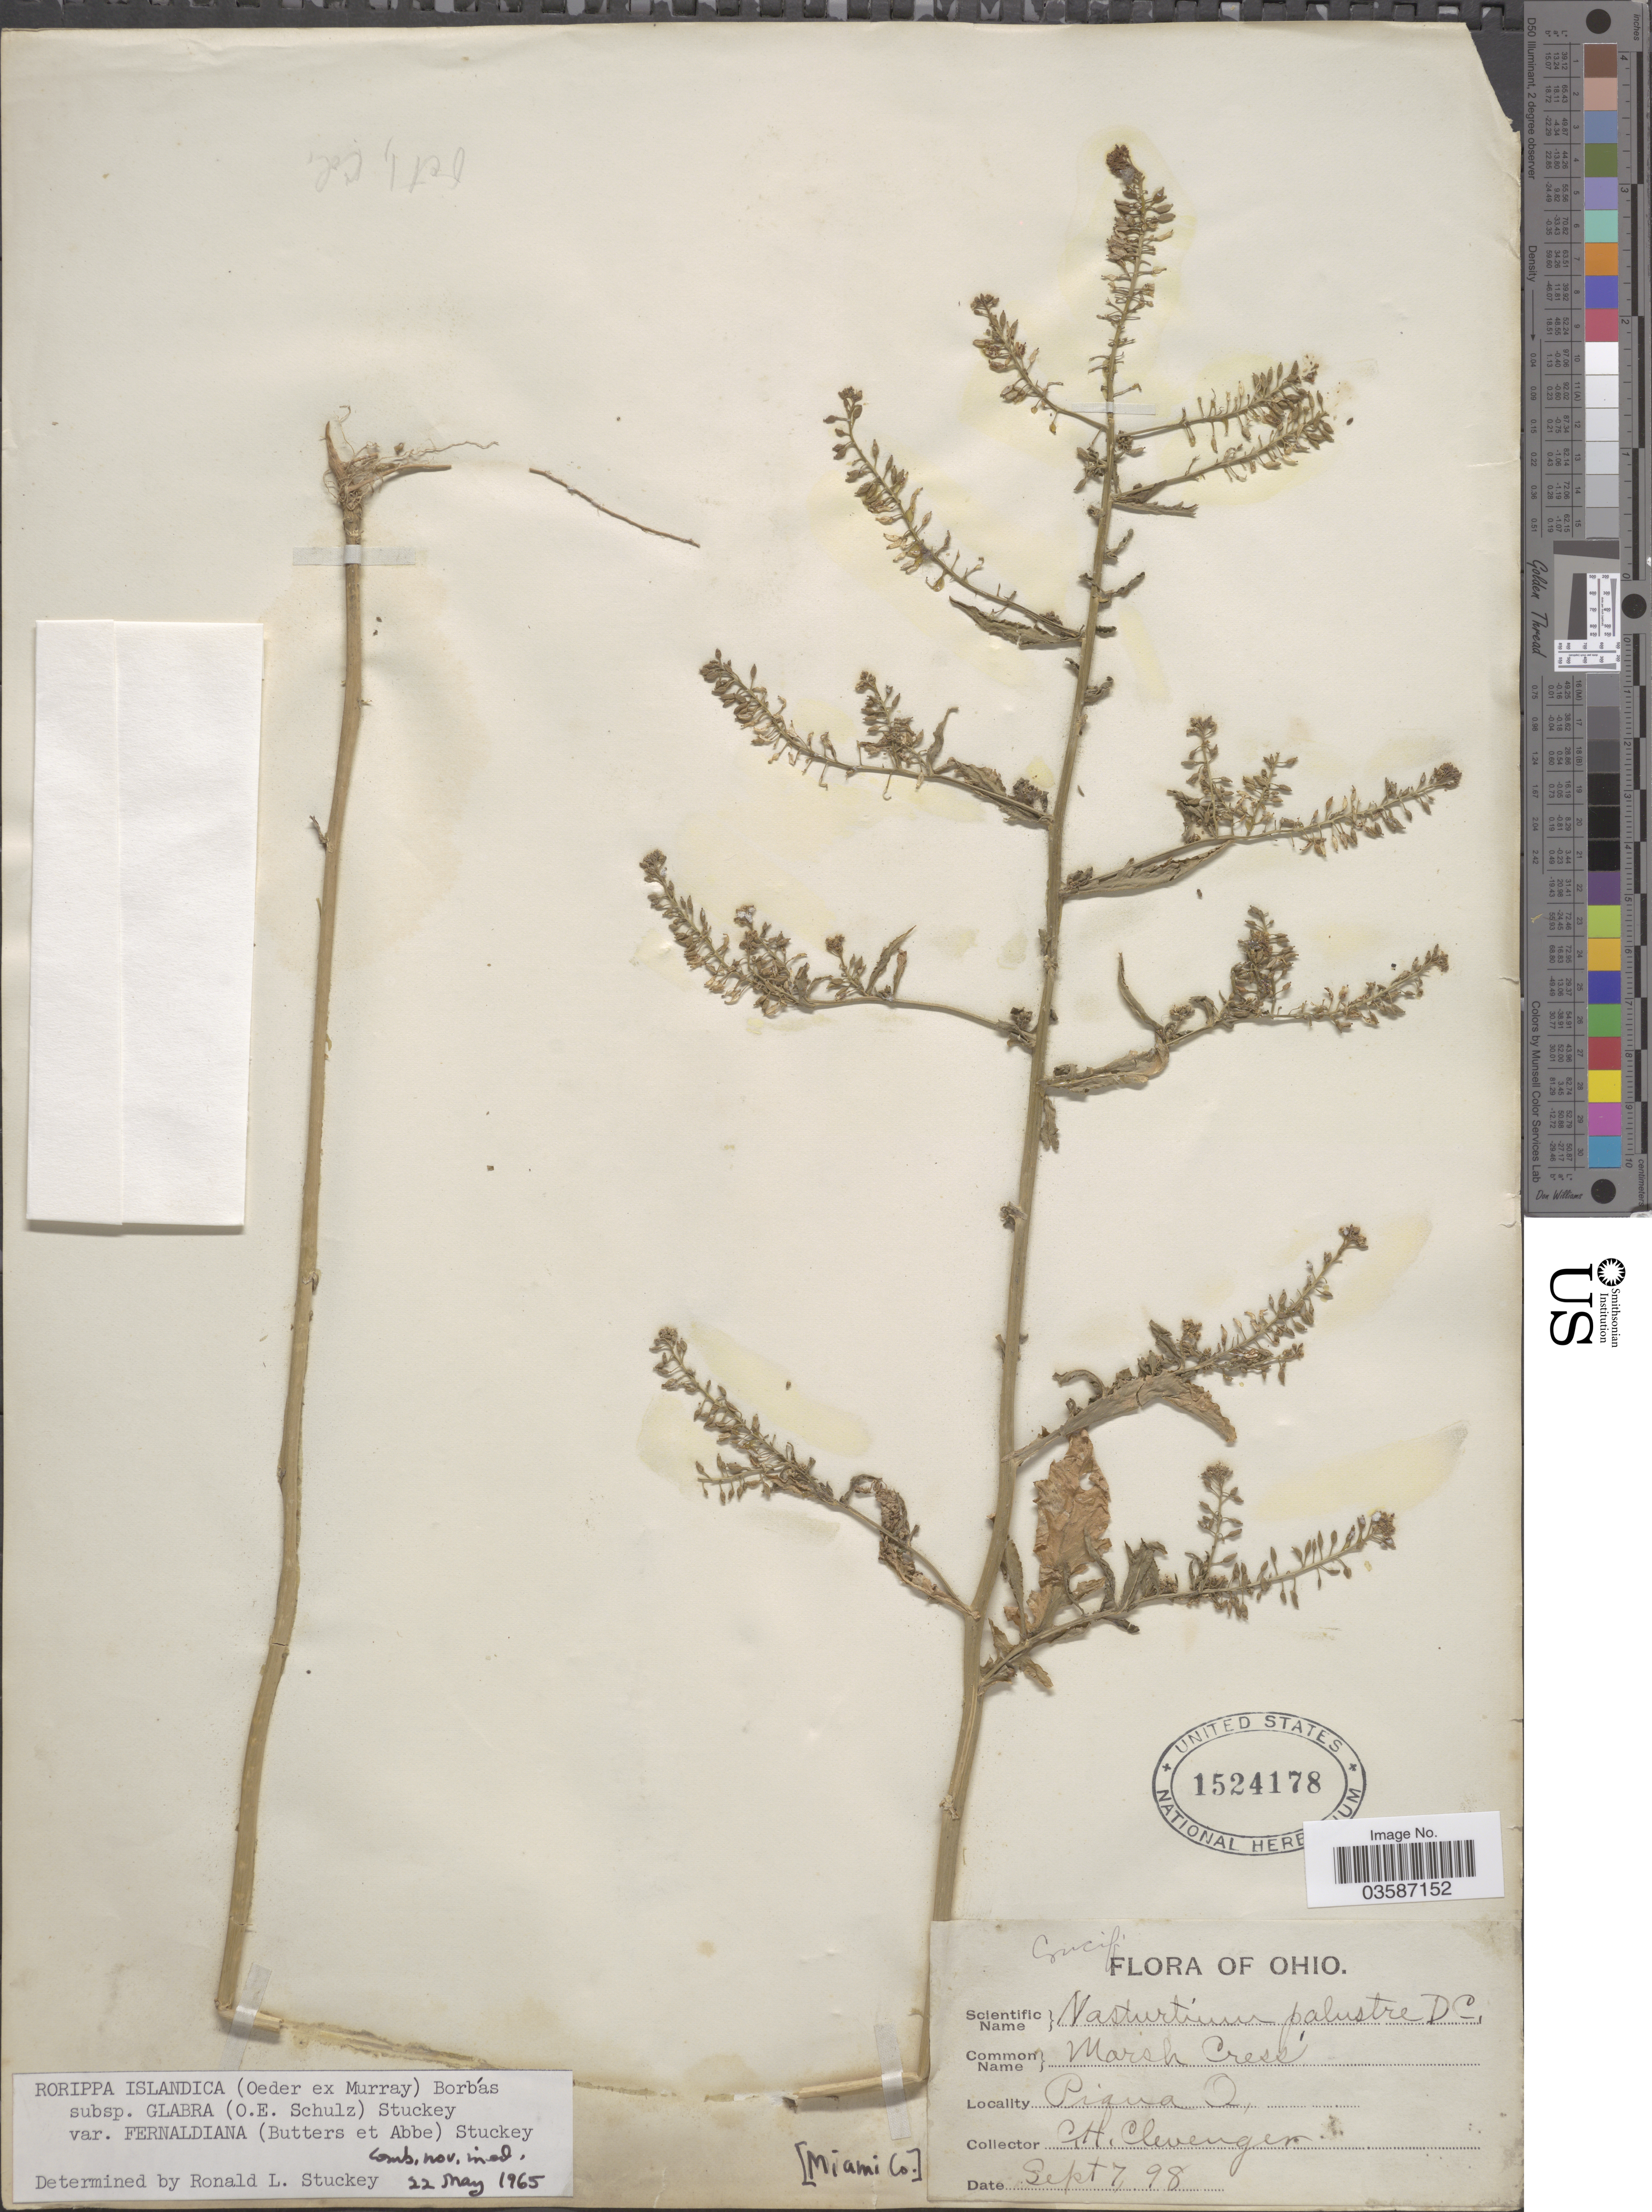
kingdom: Plantae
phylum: Tracheophyta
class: Magnoliopsida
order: Brassicales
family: Brassicaceae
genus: Rorippa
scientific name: Rorippa islandica var. fernaldiana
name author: Butters & Abbe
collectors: C. H. Clevenger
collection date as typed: Transcribed d/m/y: 7/9/98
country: United States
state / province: Ohio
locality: Piana. Miami Co.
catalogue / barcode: US 1524178